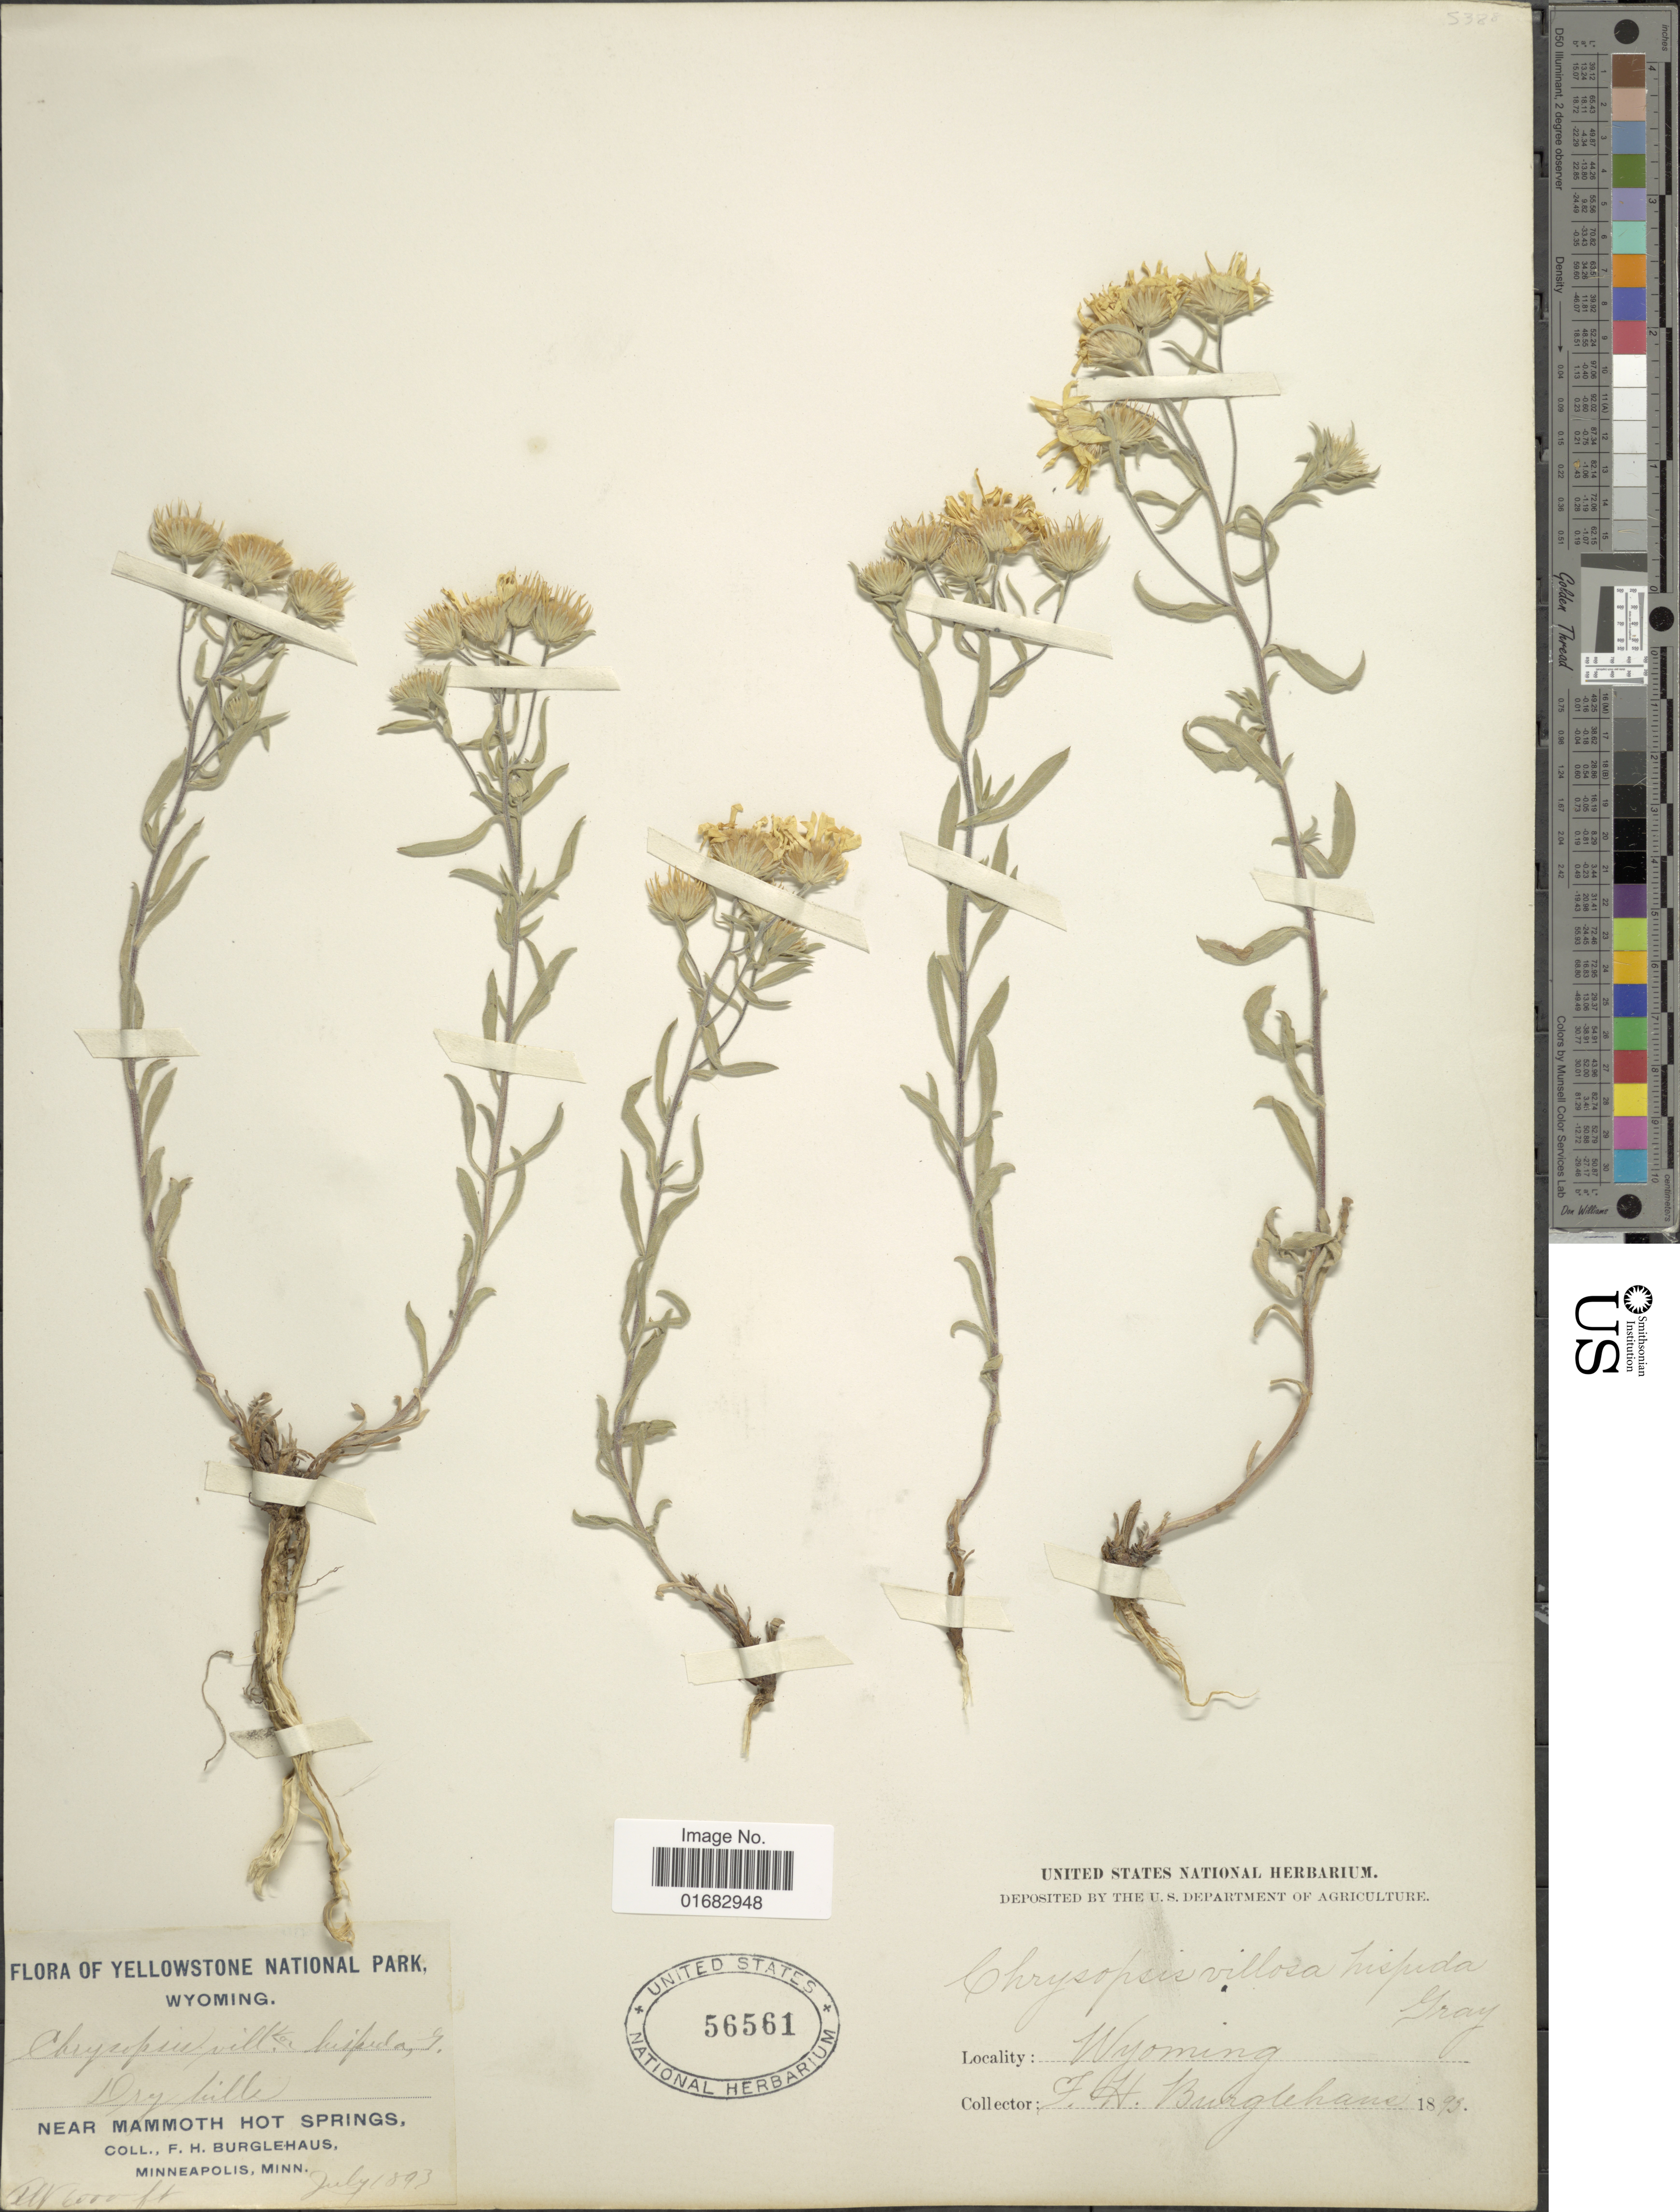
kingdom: Plantae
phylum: Tracheophyta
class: Magnoliopsida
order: Asterales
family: Asteraceae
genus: Heterotheca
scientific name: Heterotheca villosa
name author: (Pursh) Shinners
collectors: F. Burglehaus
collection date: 1893-07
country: United States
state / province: Wyoming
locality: Yellowstone National Park, Dry hills near Mammoth Hot Springs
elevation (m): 1829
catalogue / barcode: US 56561